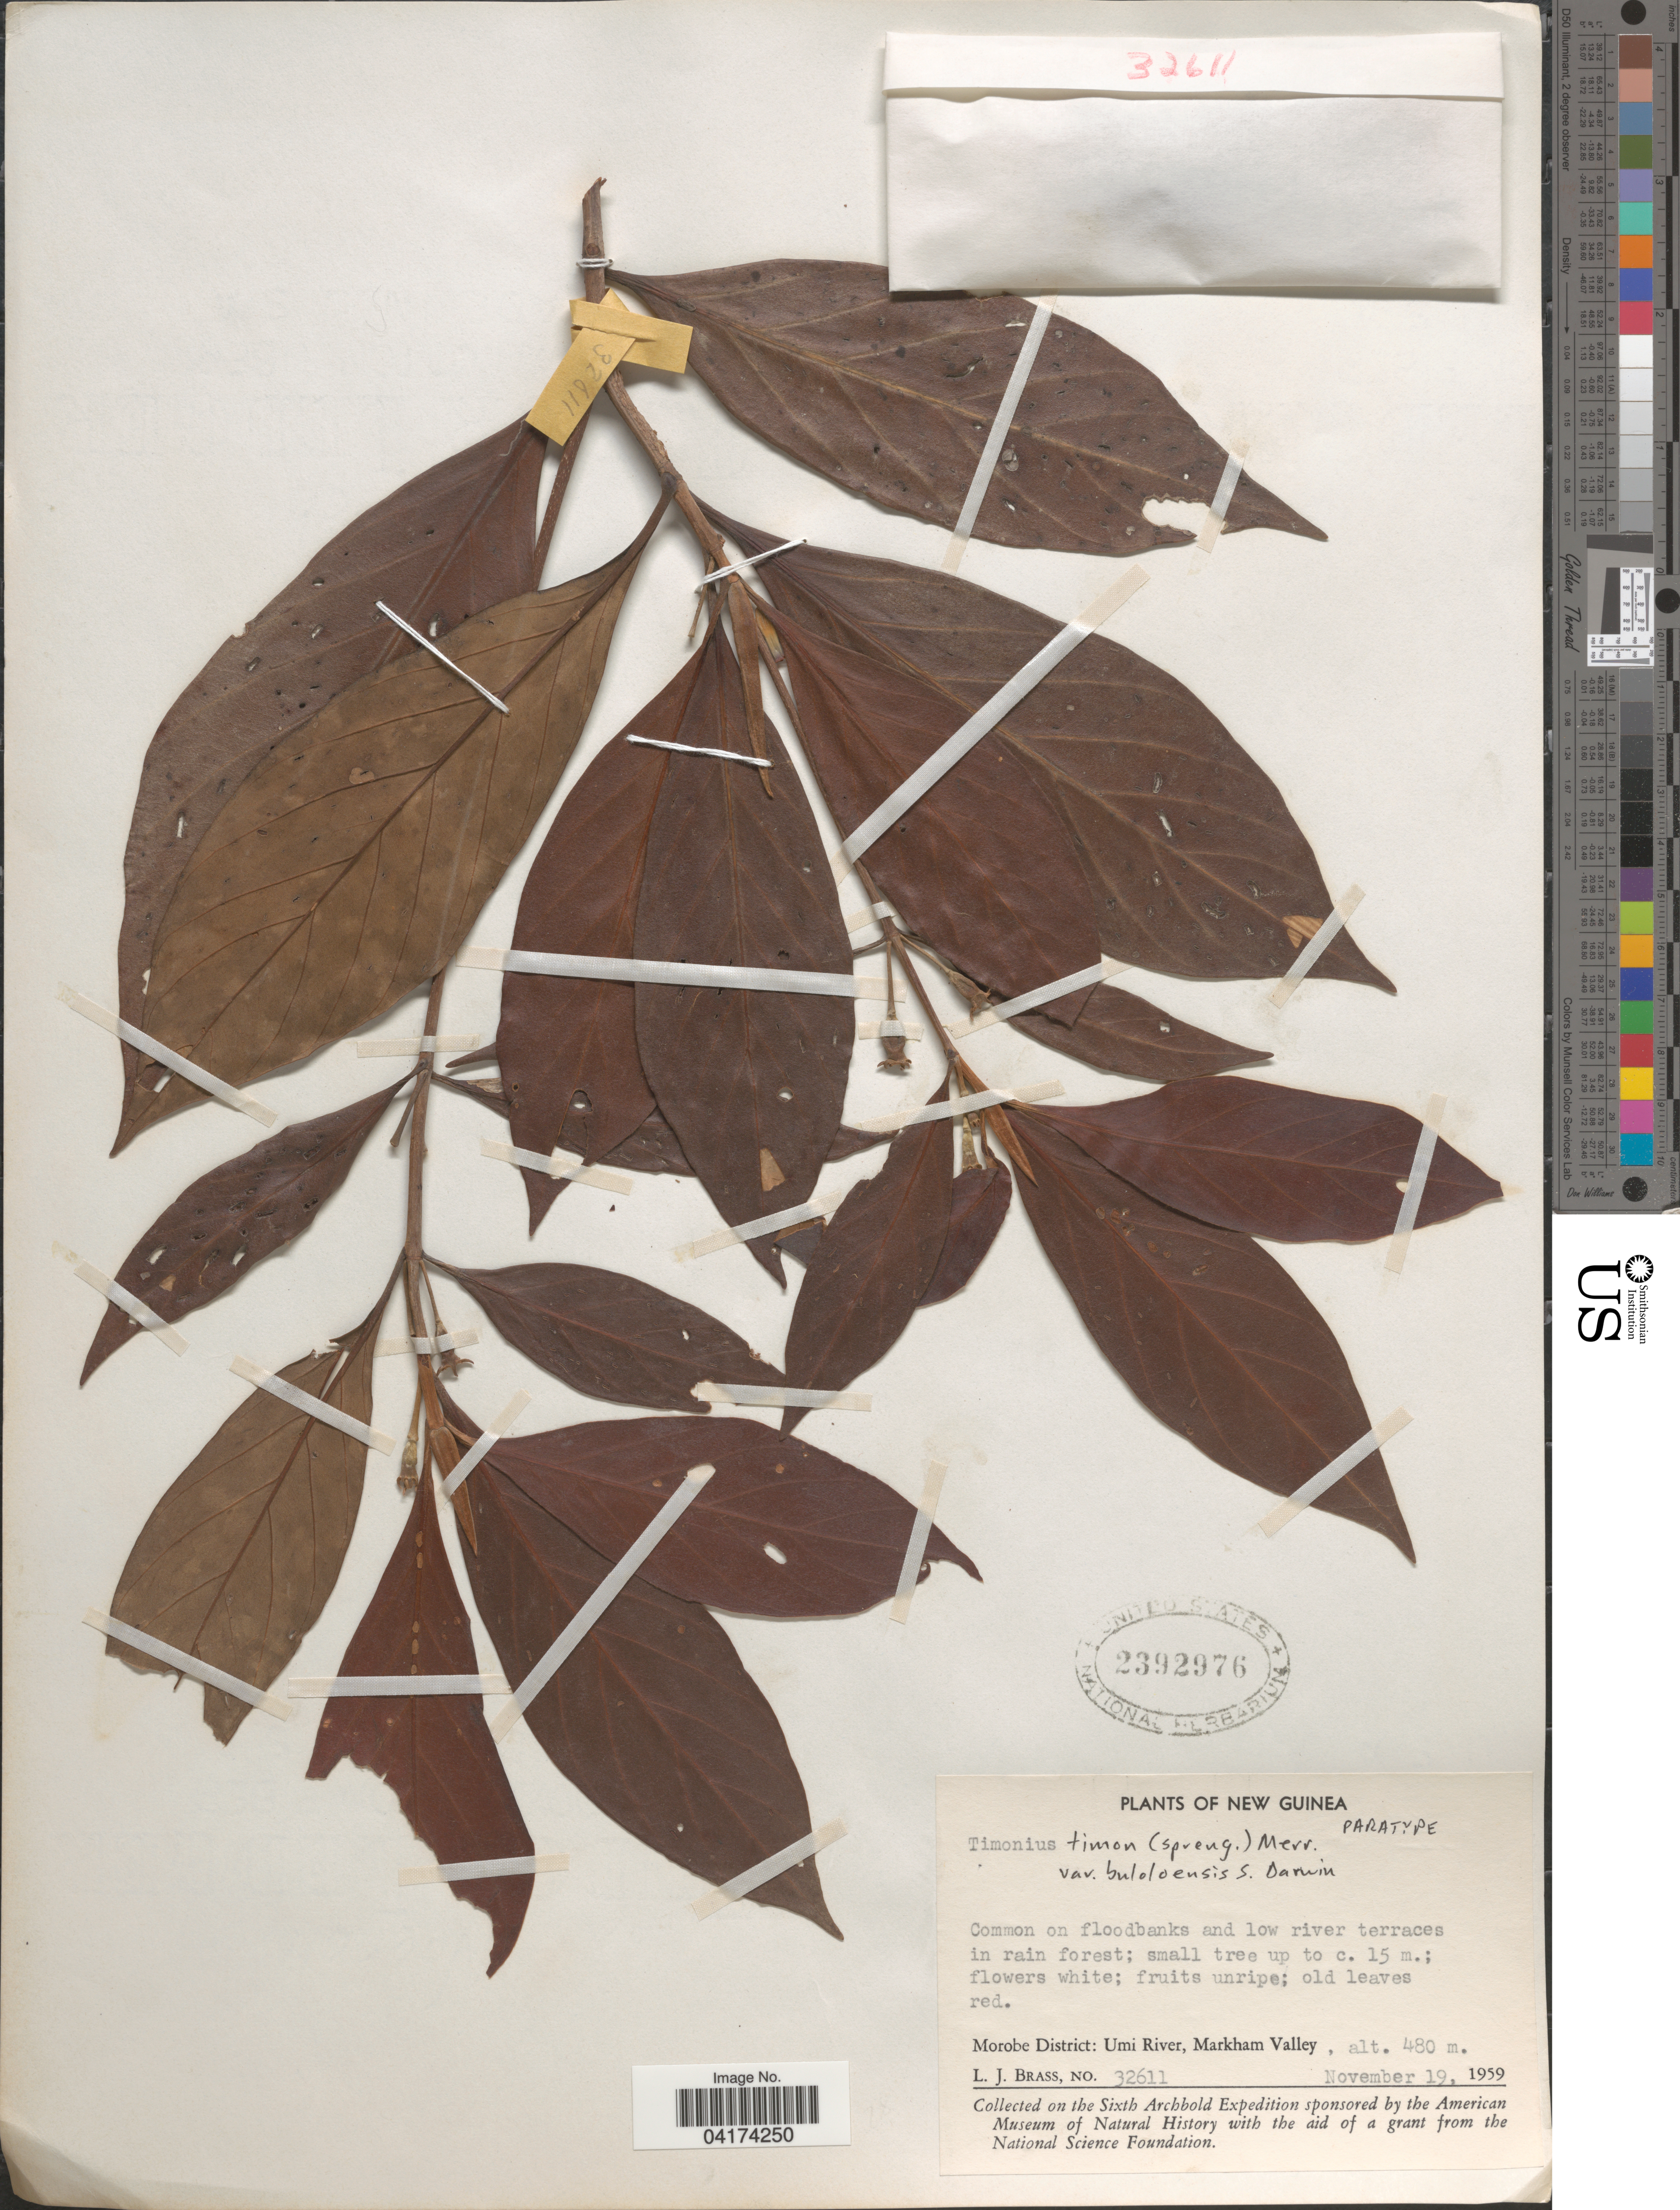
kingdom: Plantae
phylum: Tracheophyta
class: Magnoliopsida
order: Gentianales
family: Rubiaceae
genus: Timonius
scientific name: Timonius timon var. buloloensis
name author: S.P. Darwin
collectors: L. J. Brass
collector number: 32611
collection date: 1959-11-19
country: Papua New Guinea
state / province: Morobe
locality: New Guinea. Morobe District: Umi River, Markham Valley. The Sixth Archbold Expedition.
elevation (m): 480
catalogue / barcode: US 2392976